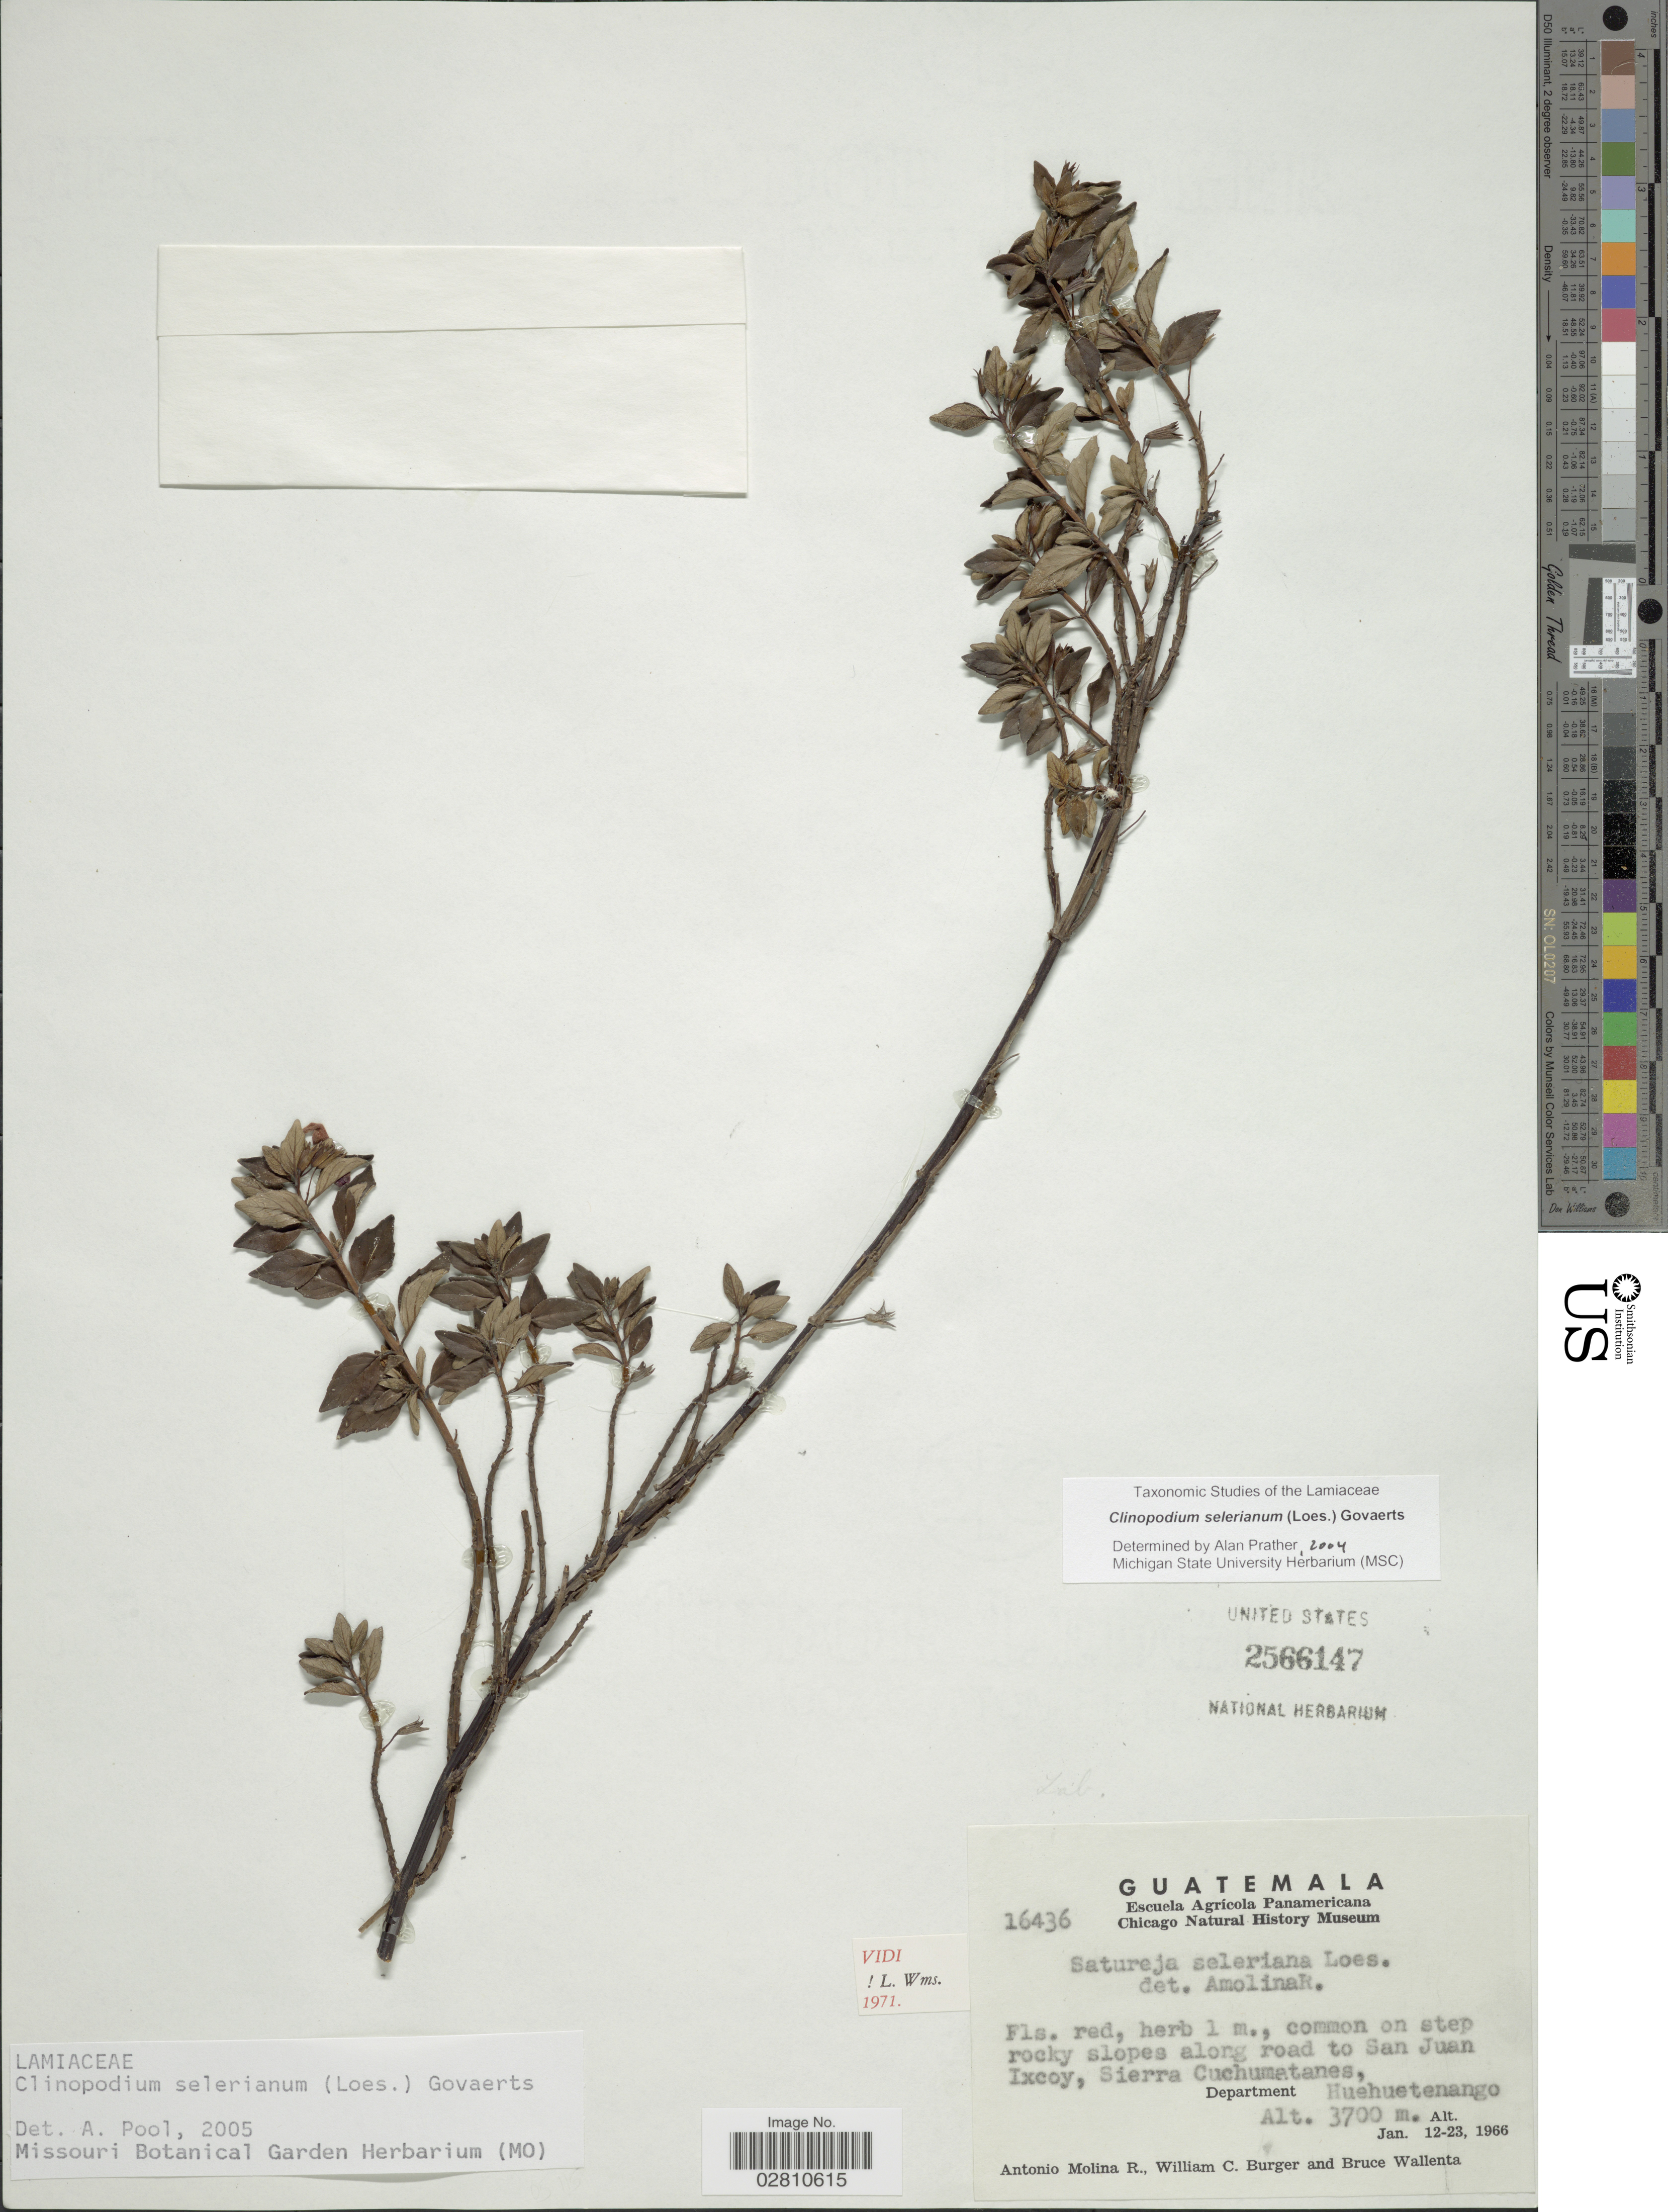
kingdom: Plantae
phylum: Tracheophyta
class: Magnoliopsida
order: Lamiales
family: Lamiaceae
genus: Clinopodium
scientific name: Clinopodium selerianum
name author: (Loes.) Govaerts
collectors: A. Molina R., W. Burger & B. Wallenta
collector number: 16436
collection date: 1966-01-12/1966-01-23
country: Guatemala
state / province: Huehuetenango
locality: Slopes along road to San Juan Ixcoy, Sierra Cuchumatanes, Department Huehuetenango.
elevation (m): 3700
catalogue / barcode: US 2566147